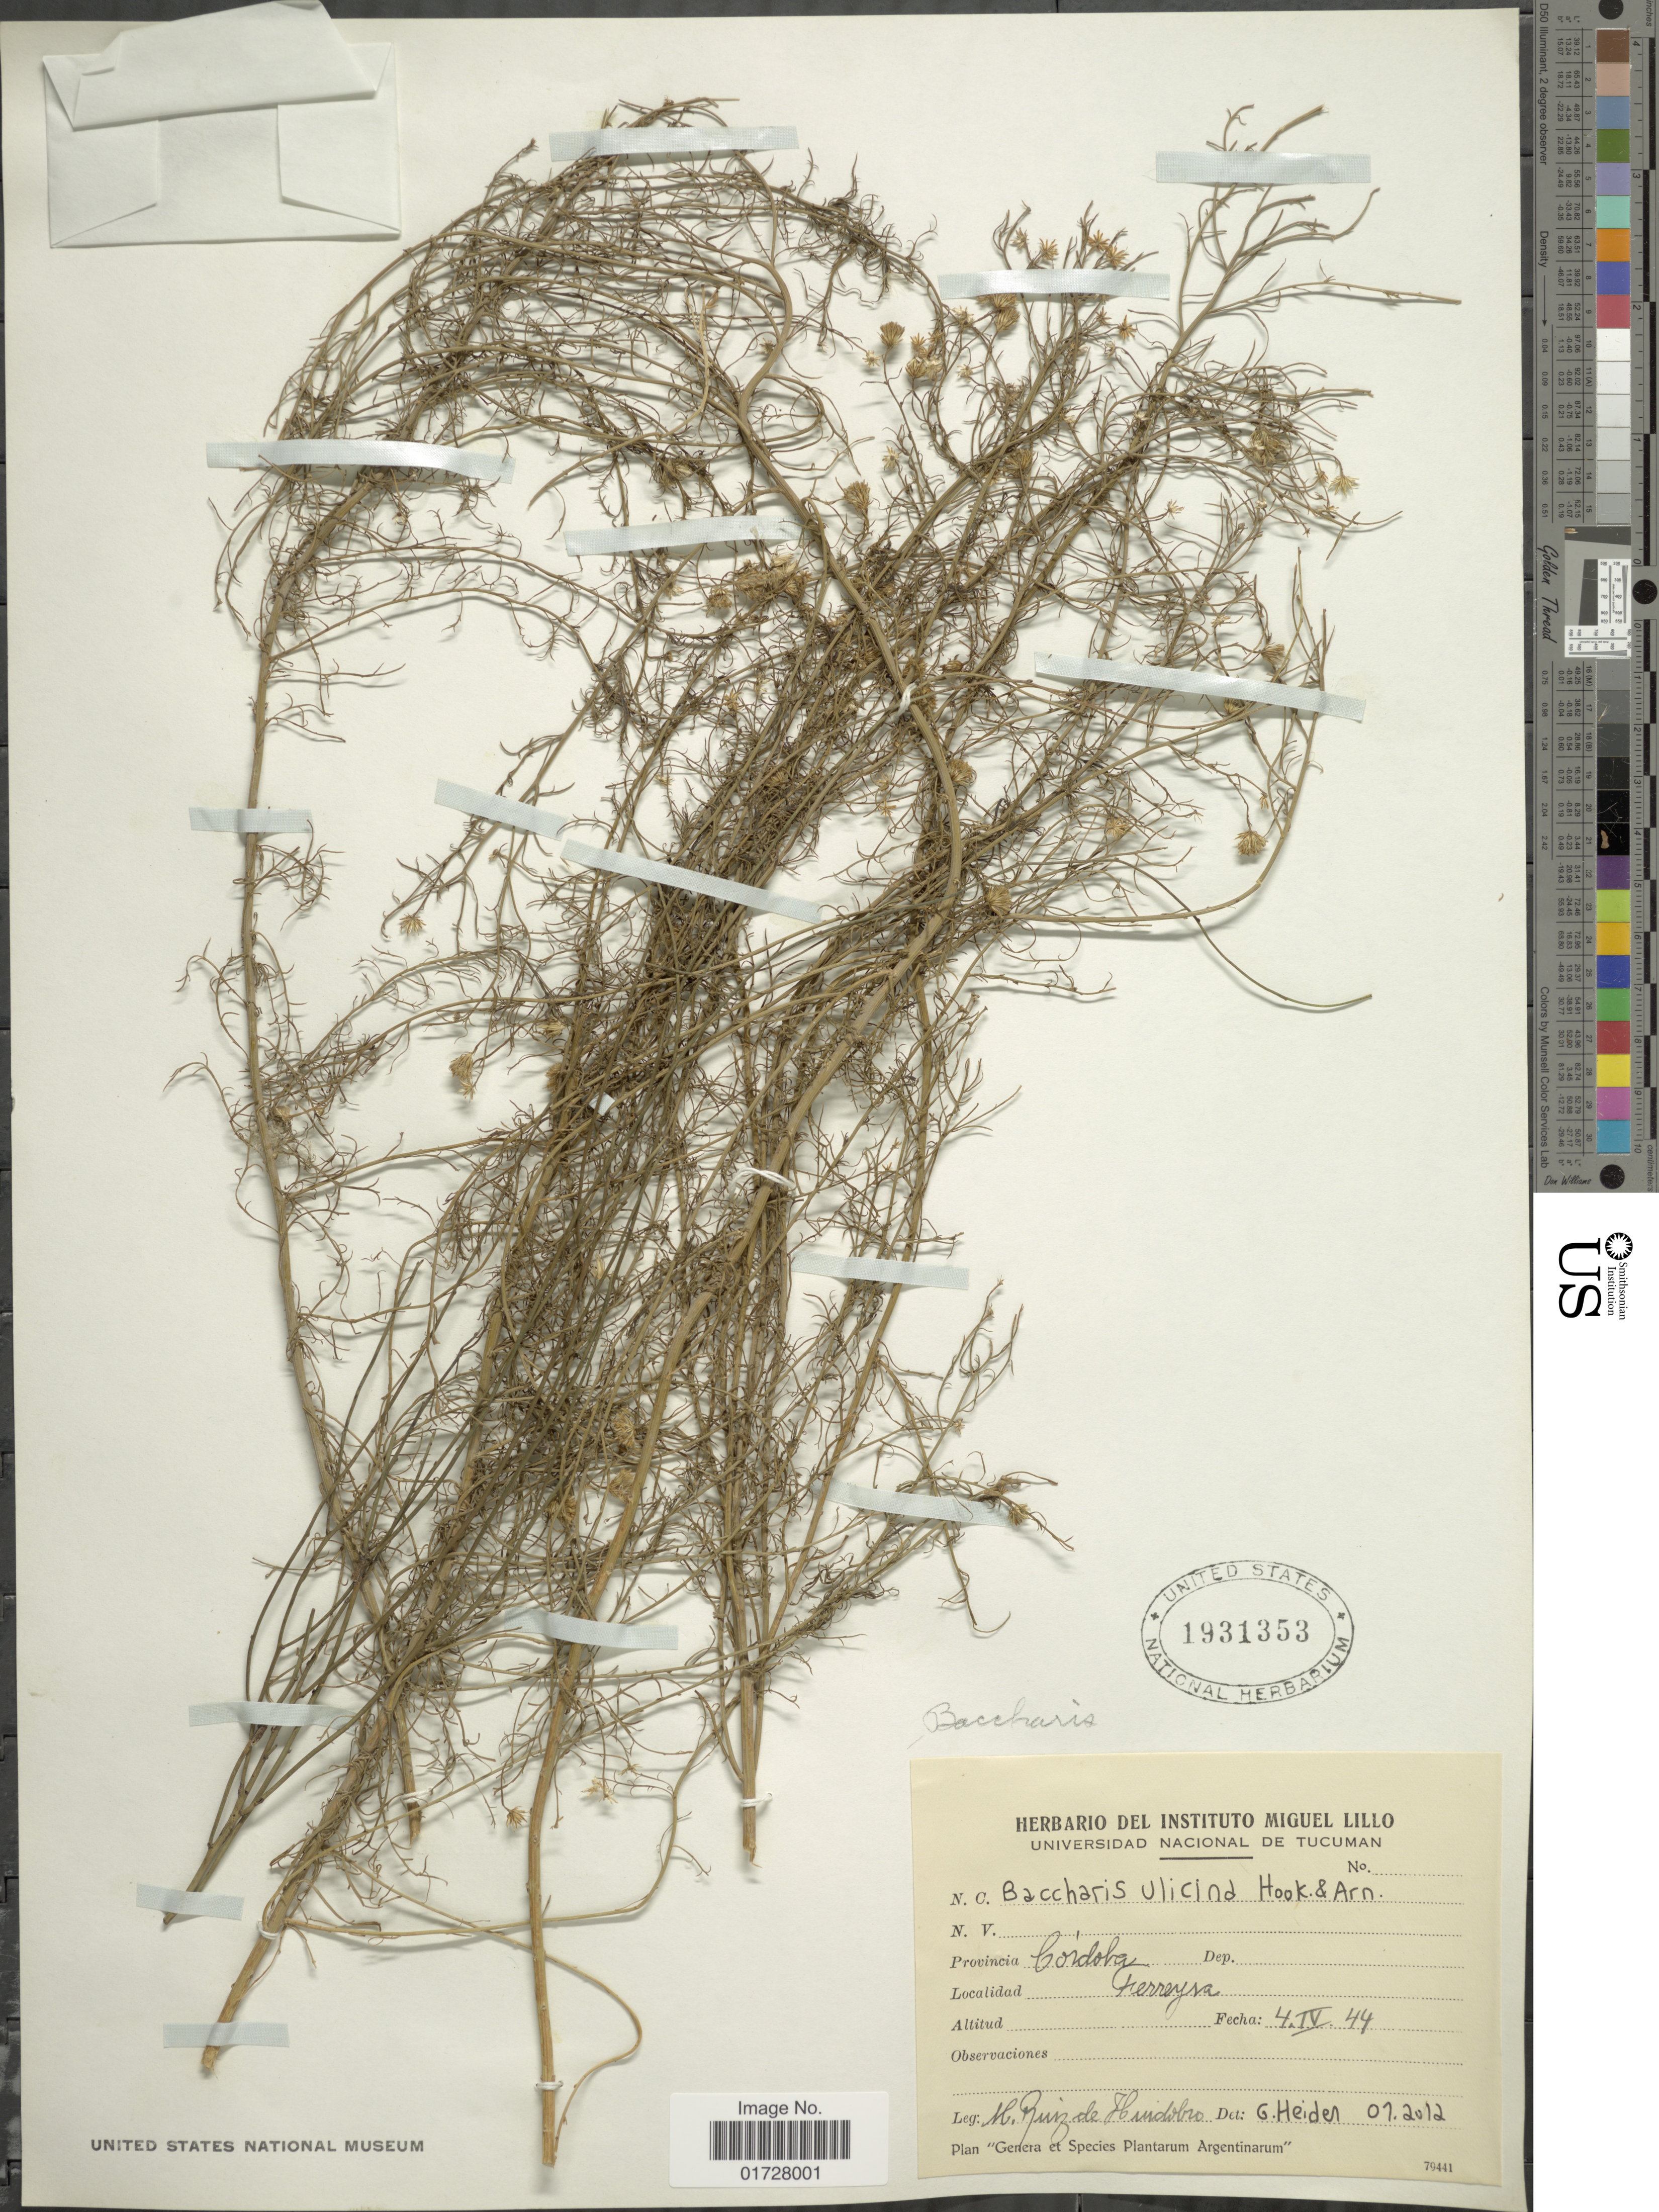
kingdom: Plantae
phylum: Tracheophyta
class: Magnoliopsida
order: Asterales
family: Asteraceae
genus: Baccharis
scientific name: Baccharis ulicina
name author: Hook. & Arn.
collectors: M. Ruiz Huidobro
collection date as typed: Transcribed d/m/y: 4/4/44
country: Argentina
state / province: Cordoba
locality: Ferreyra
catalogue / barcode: US 1931353